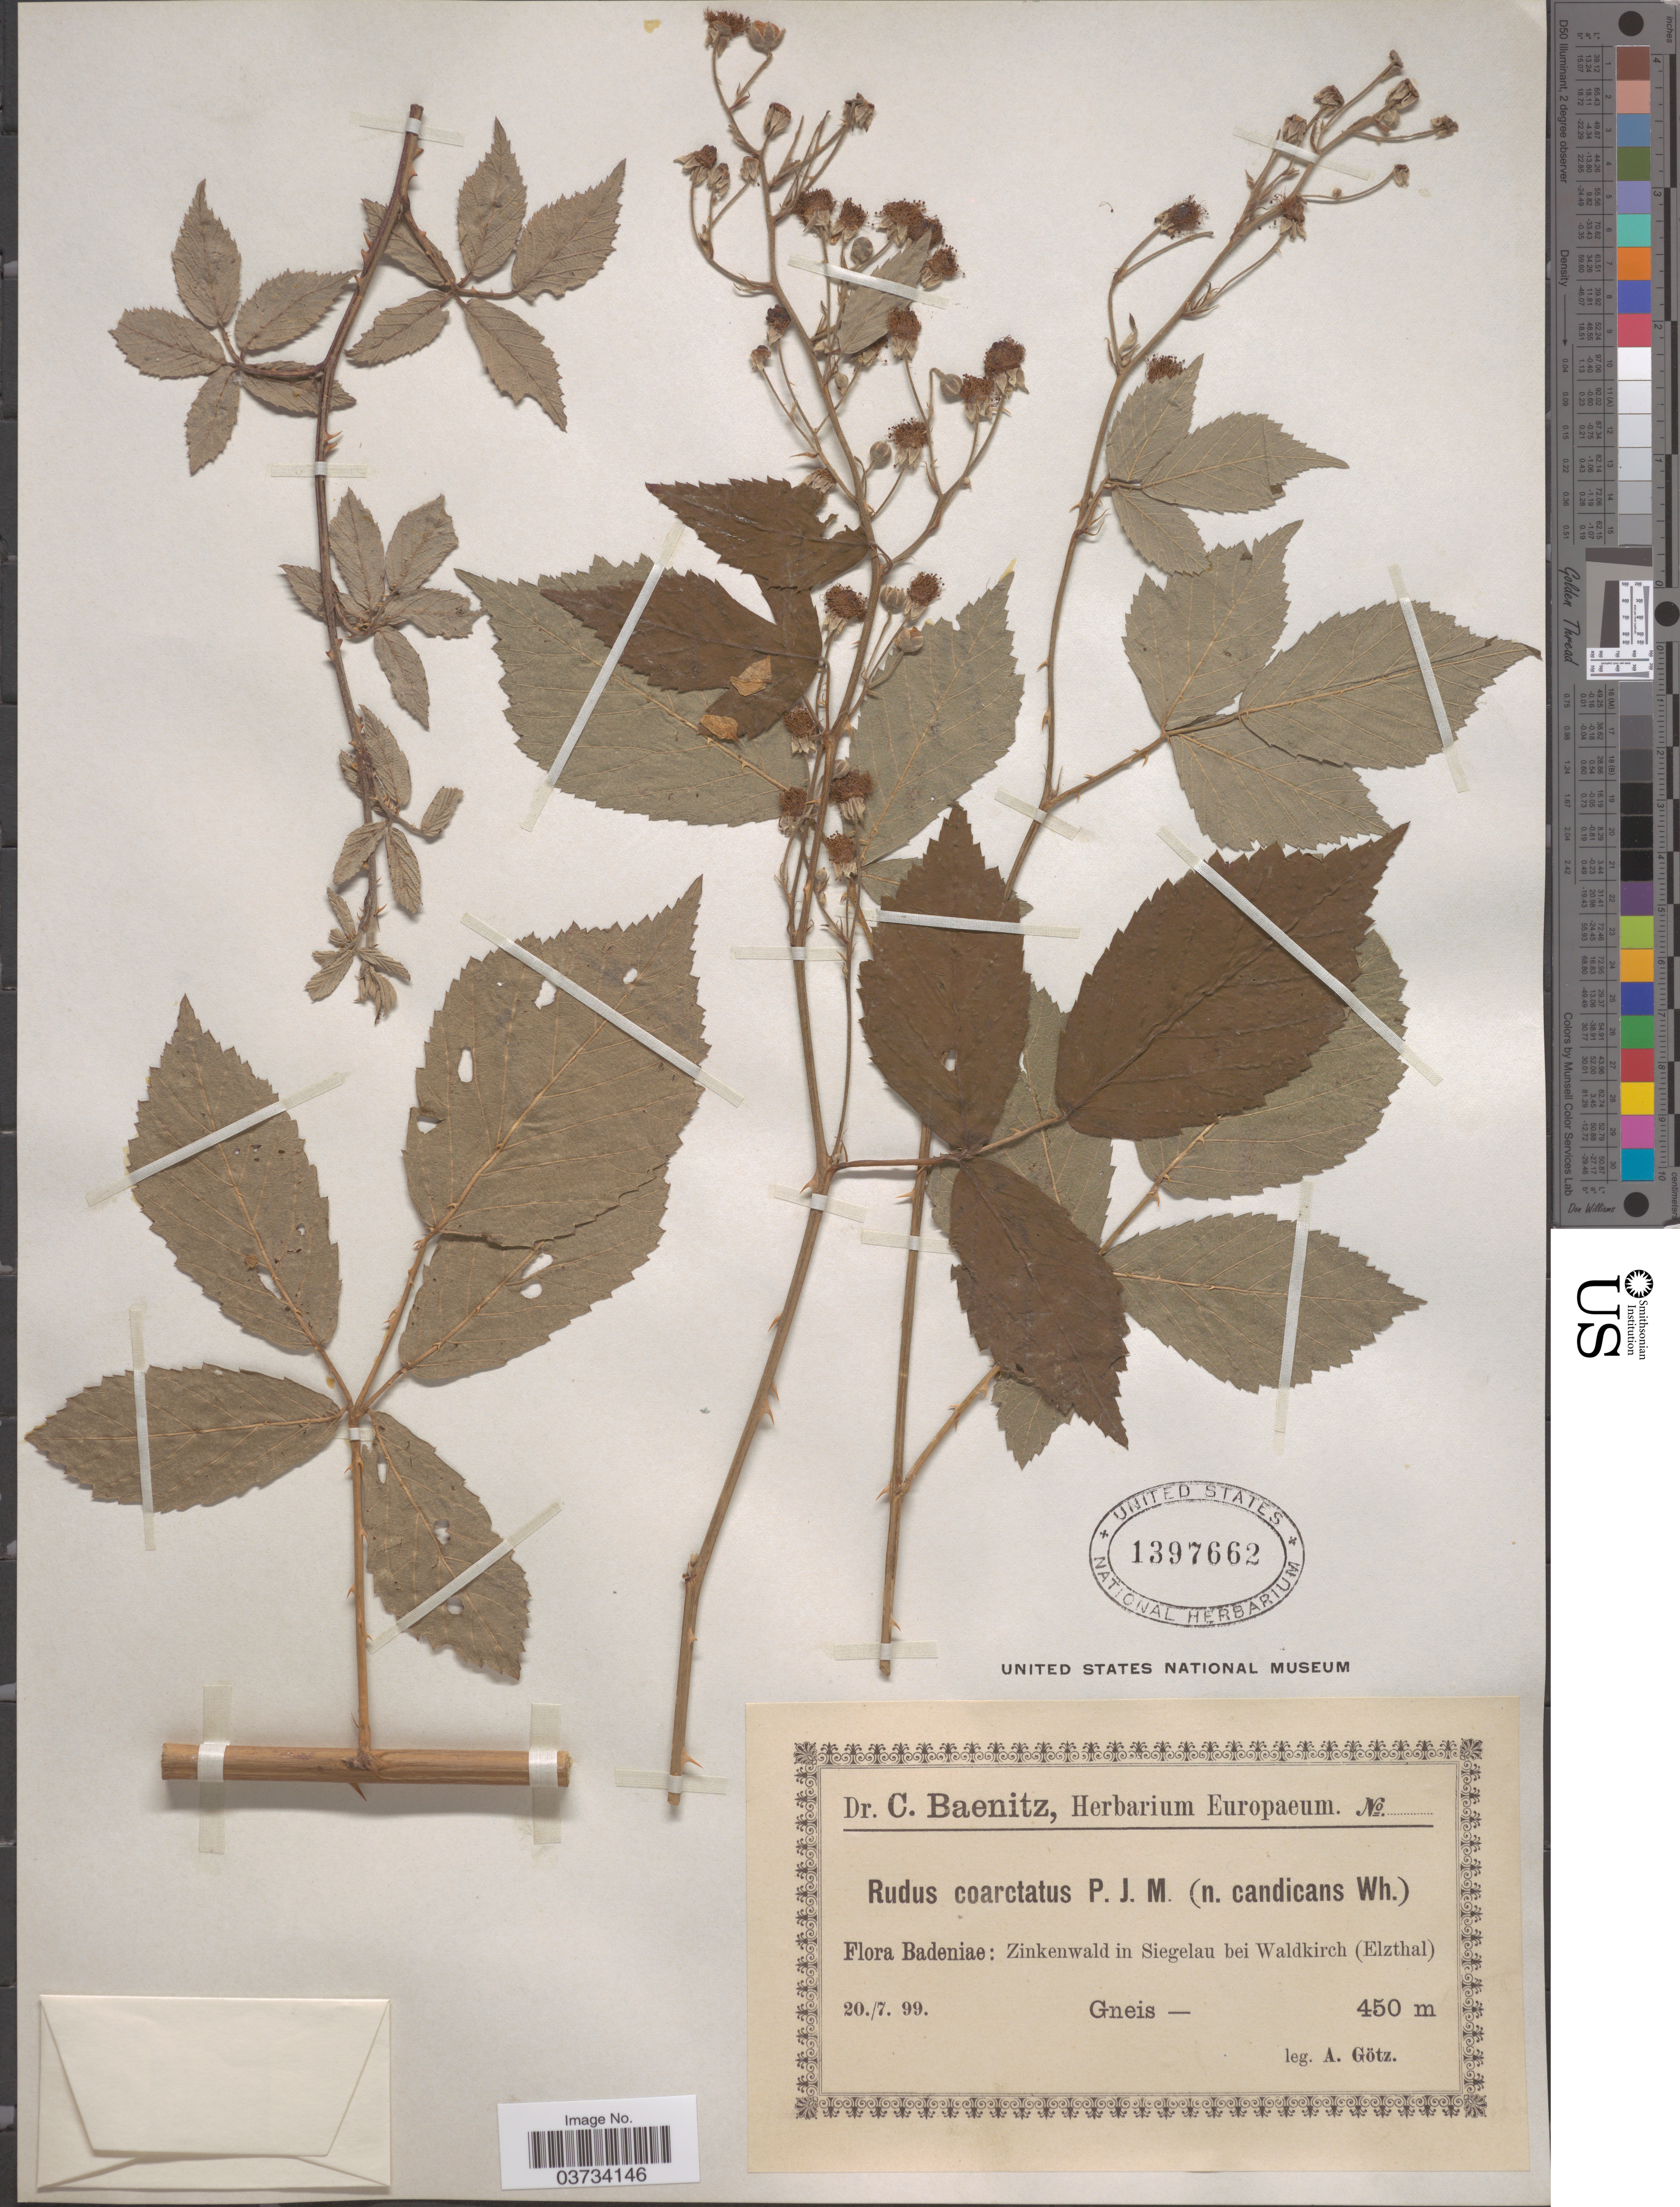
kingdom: Plantae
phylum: Tracheophyta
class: Magnoliopsida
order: Rosales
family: Rosaceae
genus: Rubus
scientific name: Rubus coarctatus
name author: P.J. Müll.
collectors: A. Götz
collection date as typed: Transcribed d/m/y: 20/7/99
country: Germany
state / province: Baden-Württemberg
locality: Badeniae: Zinkenwald in Siegelau bei Waldkirch (Elzthal).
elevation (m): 450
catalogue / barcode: US 1397662